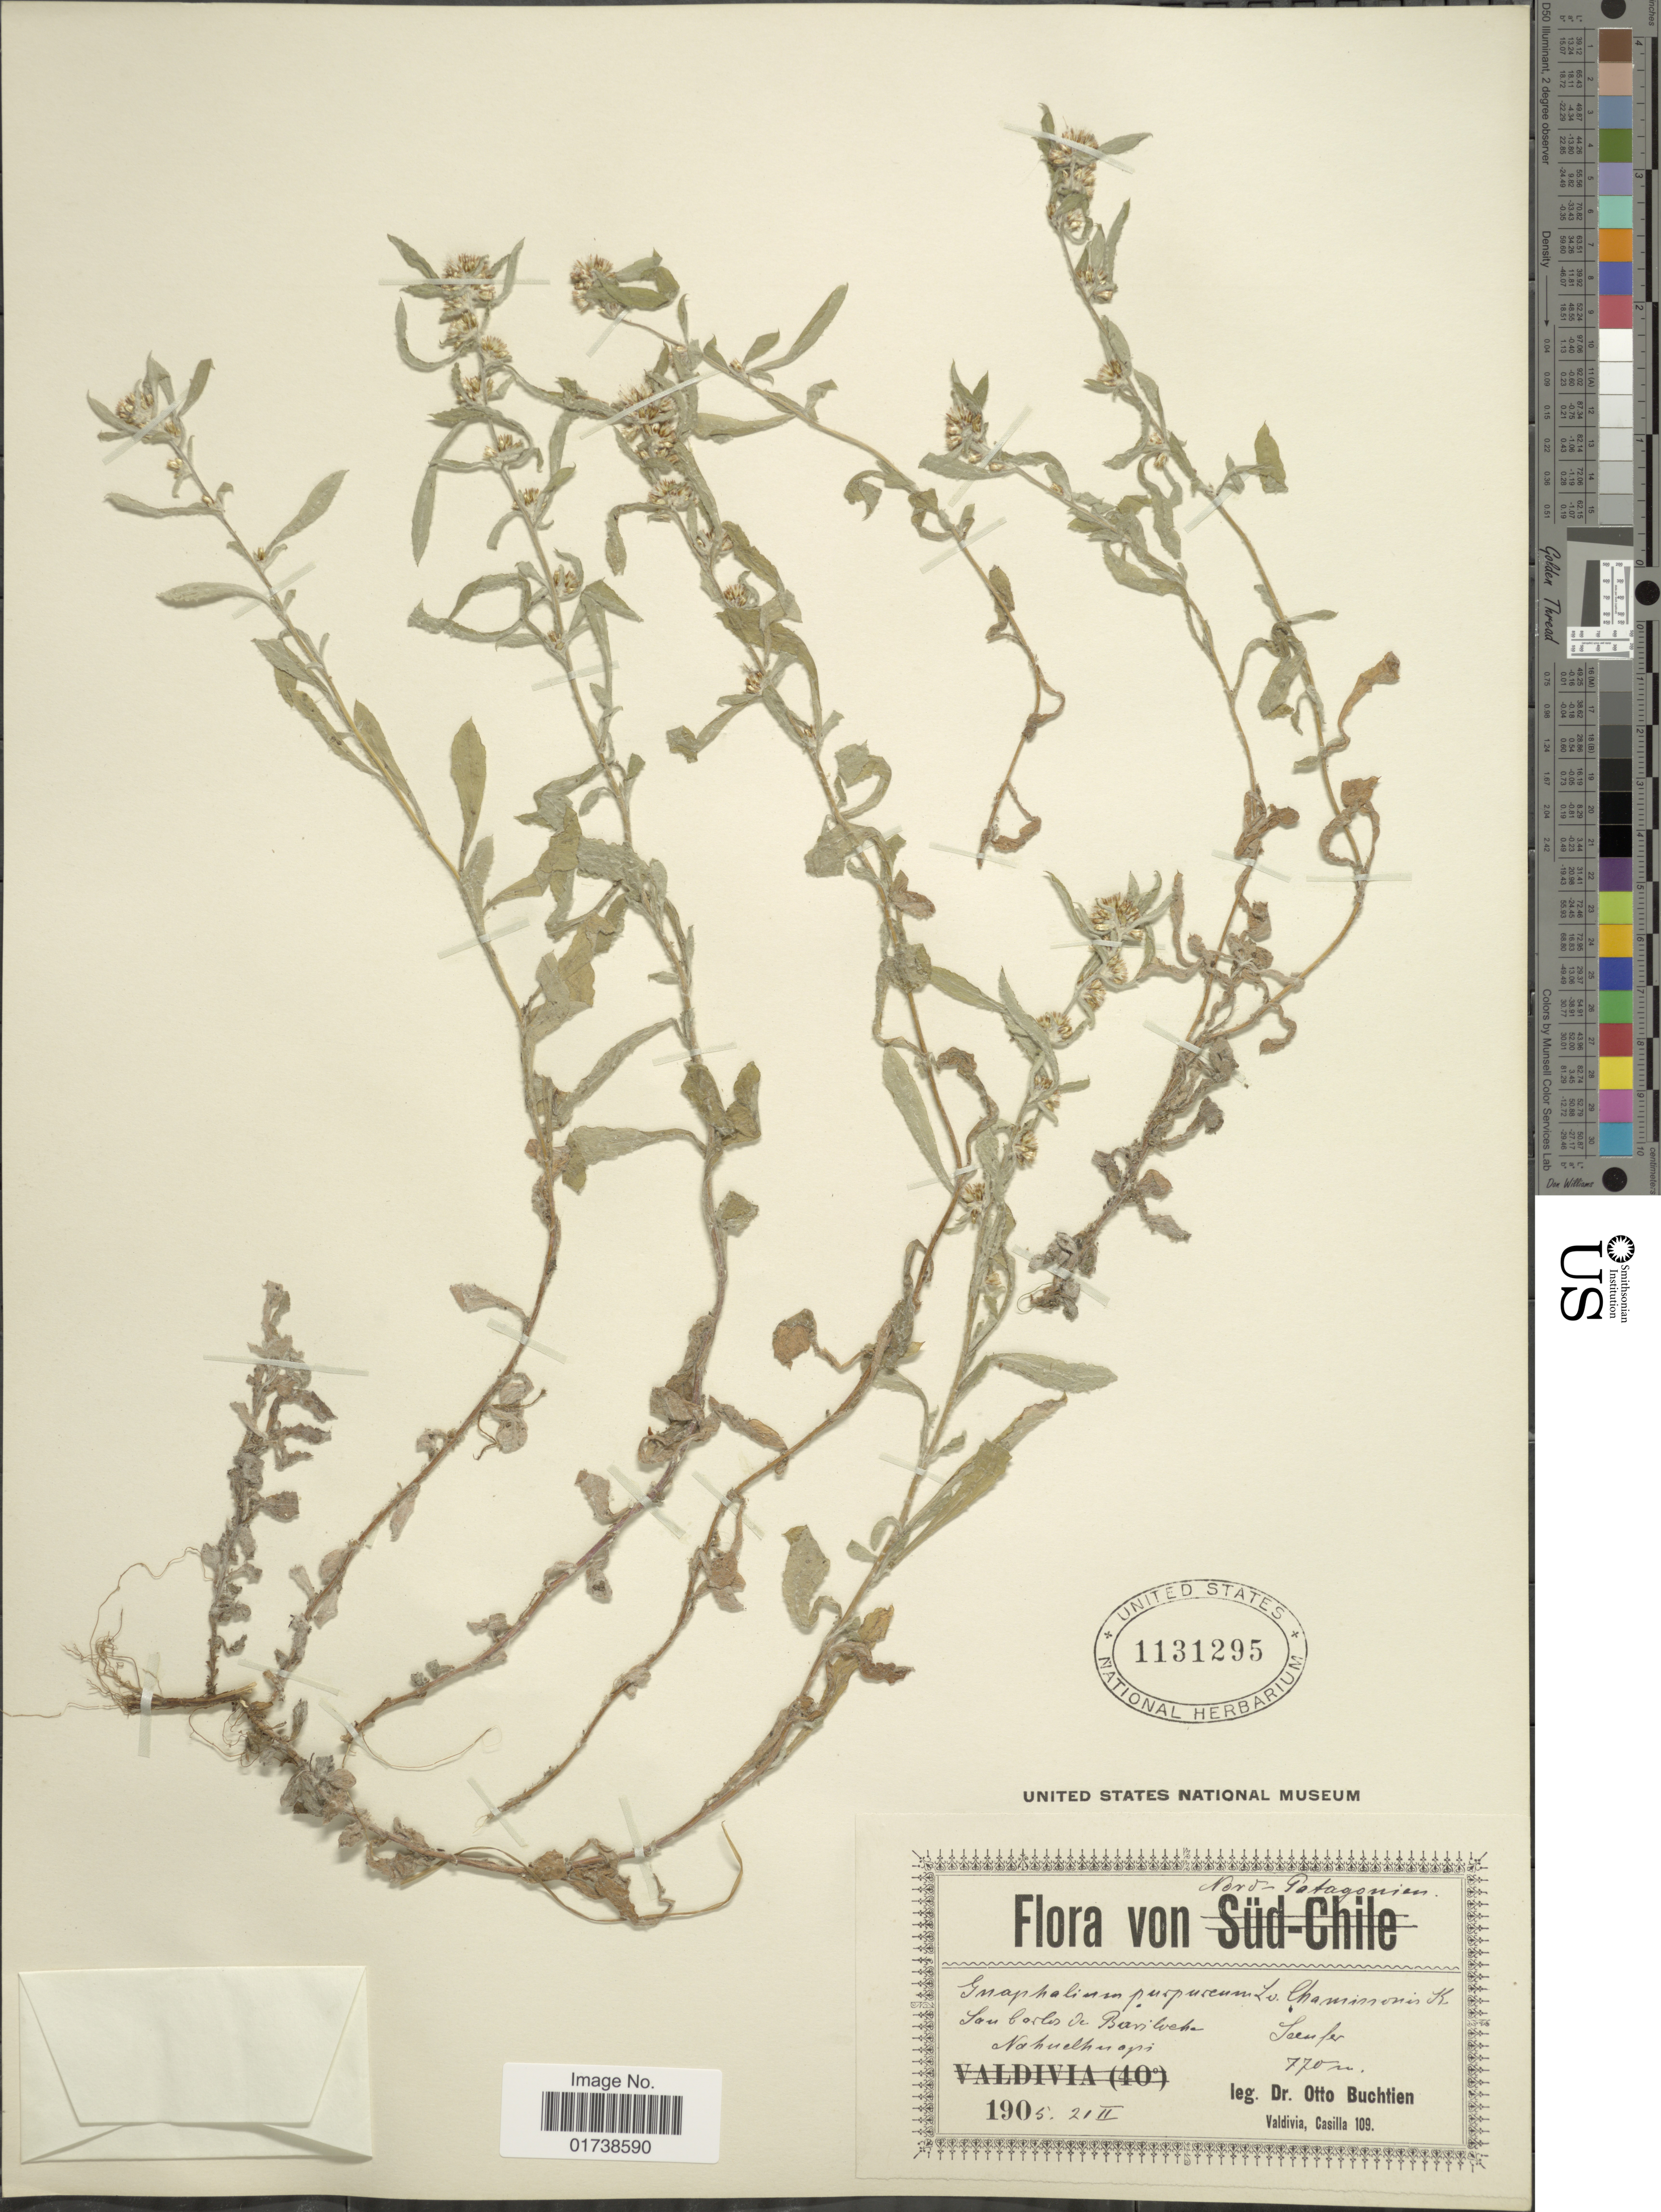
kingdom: Plantae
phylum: Tracheophyta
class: Magnoliopsida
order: Asterales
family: Asteraceae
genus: Gamochaeta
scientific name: Gamochaeta purpurea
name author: (L.) Cabrera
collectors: O. Buchtien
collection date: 1905-02-21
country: Argentina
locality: Nord-Patagonie, San Carlos ve Basiliche,Nahuelhuapi, Isenfer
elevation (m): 770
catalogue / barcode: US 1131295